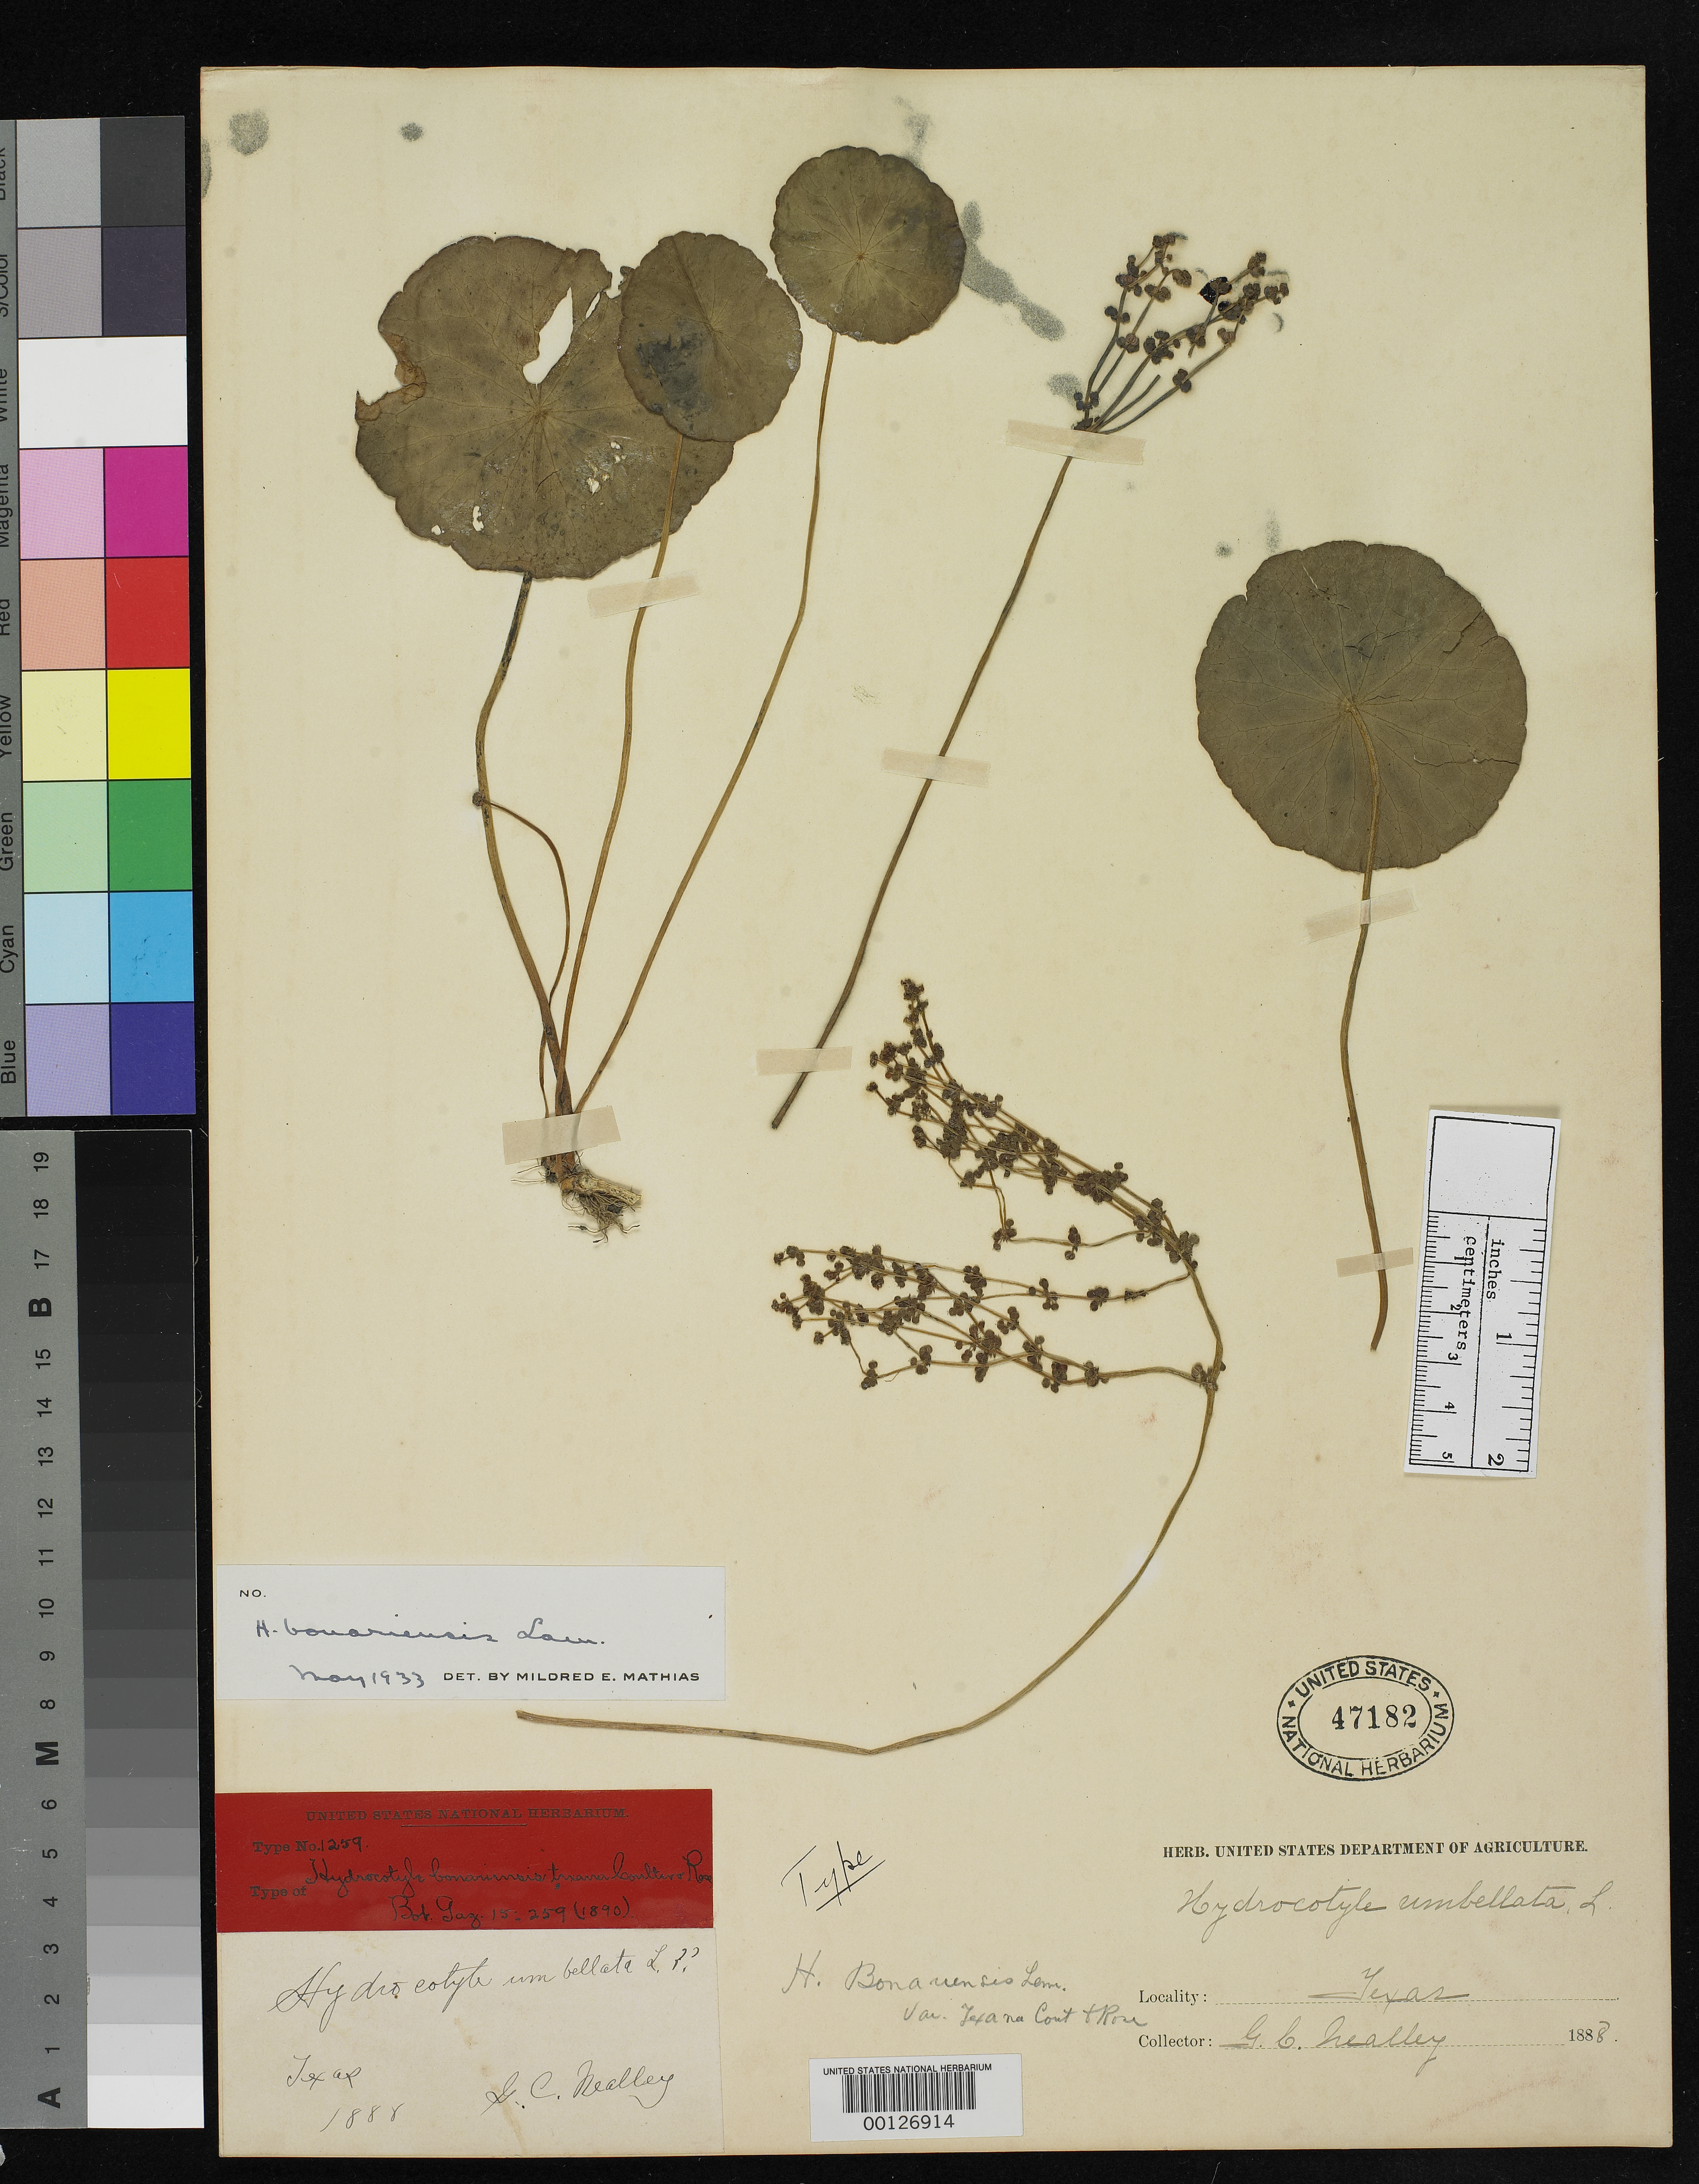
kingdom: Plantae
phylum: Tracheophyta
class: Magnoliopsida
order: Apiales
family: Araliaceae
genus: Hydrocotyle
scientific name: Hydrocotyle bonariensis var. texana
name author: J.M. Coult. & Rose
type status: Type Collection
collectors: G. C. Nealley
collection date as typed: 1888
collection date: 1888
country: United States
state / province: Texas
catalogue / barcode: US 47182